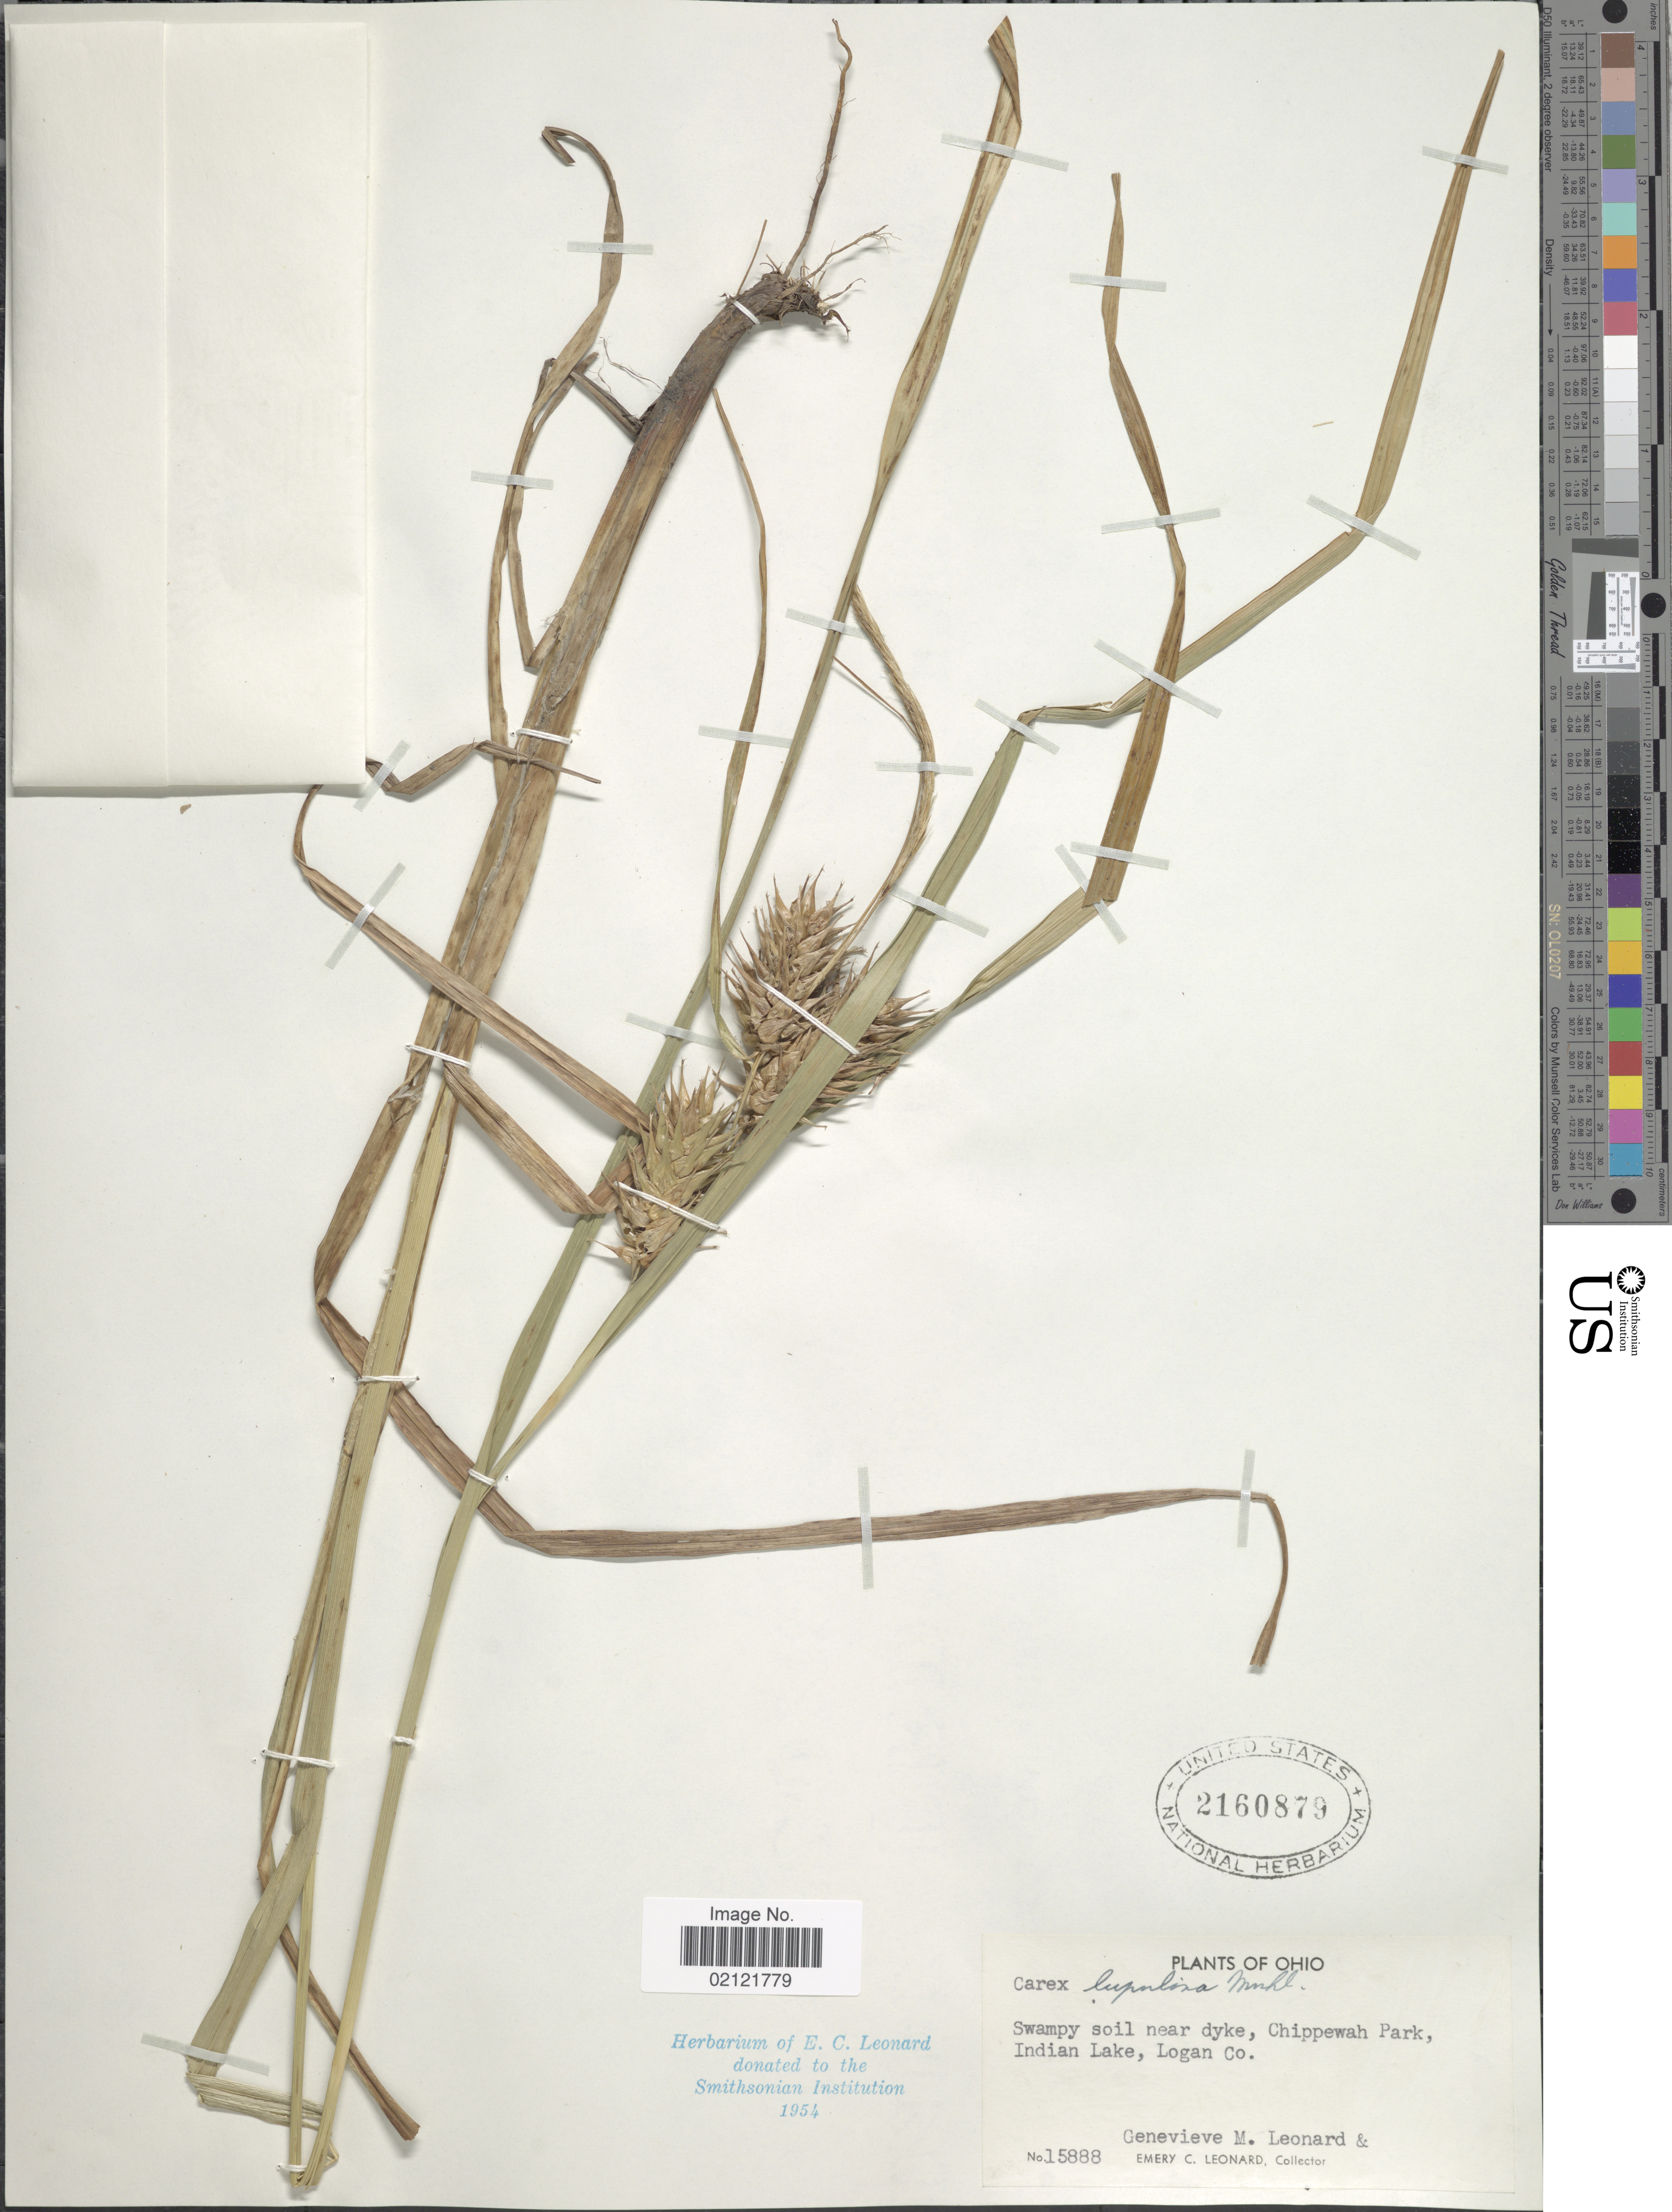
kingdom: Plantae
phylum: Tracheophyta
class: Liliopsida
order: Poales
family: Cyperaceae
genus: Carex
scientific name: Carex lupulina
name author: Muhl. ex Willd.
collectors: G. M. Leonard & E. C. Leonard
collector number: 15888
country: United States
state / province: Ohio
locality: Swampy soil near dyke, Chippewah Park, Indian Lake, Logan Co.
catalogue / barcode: US 2160879